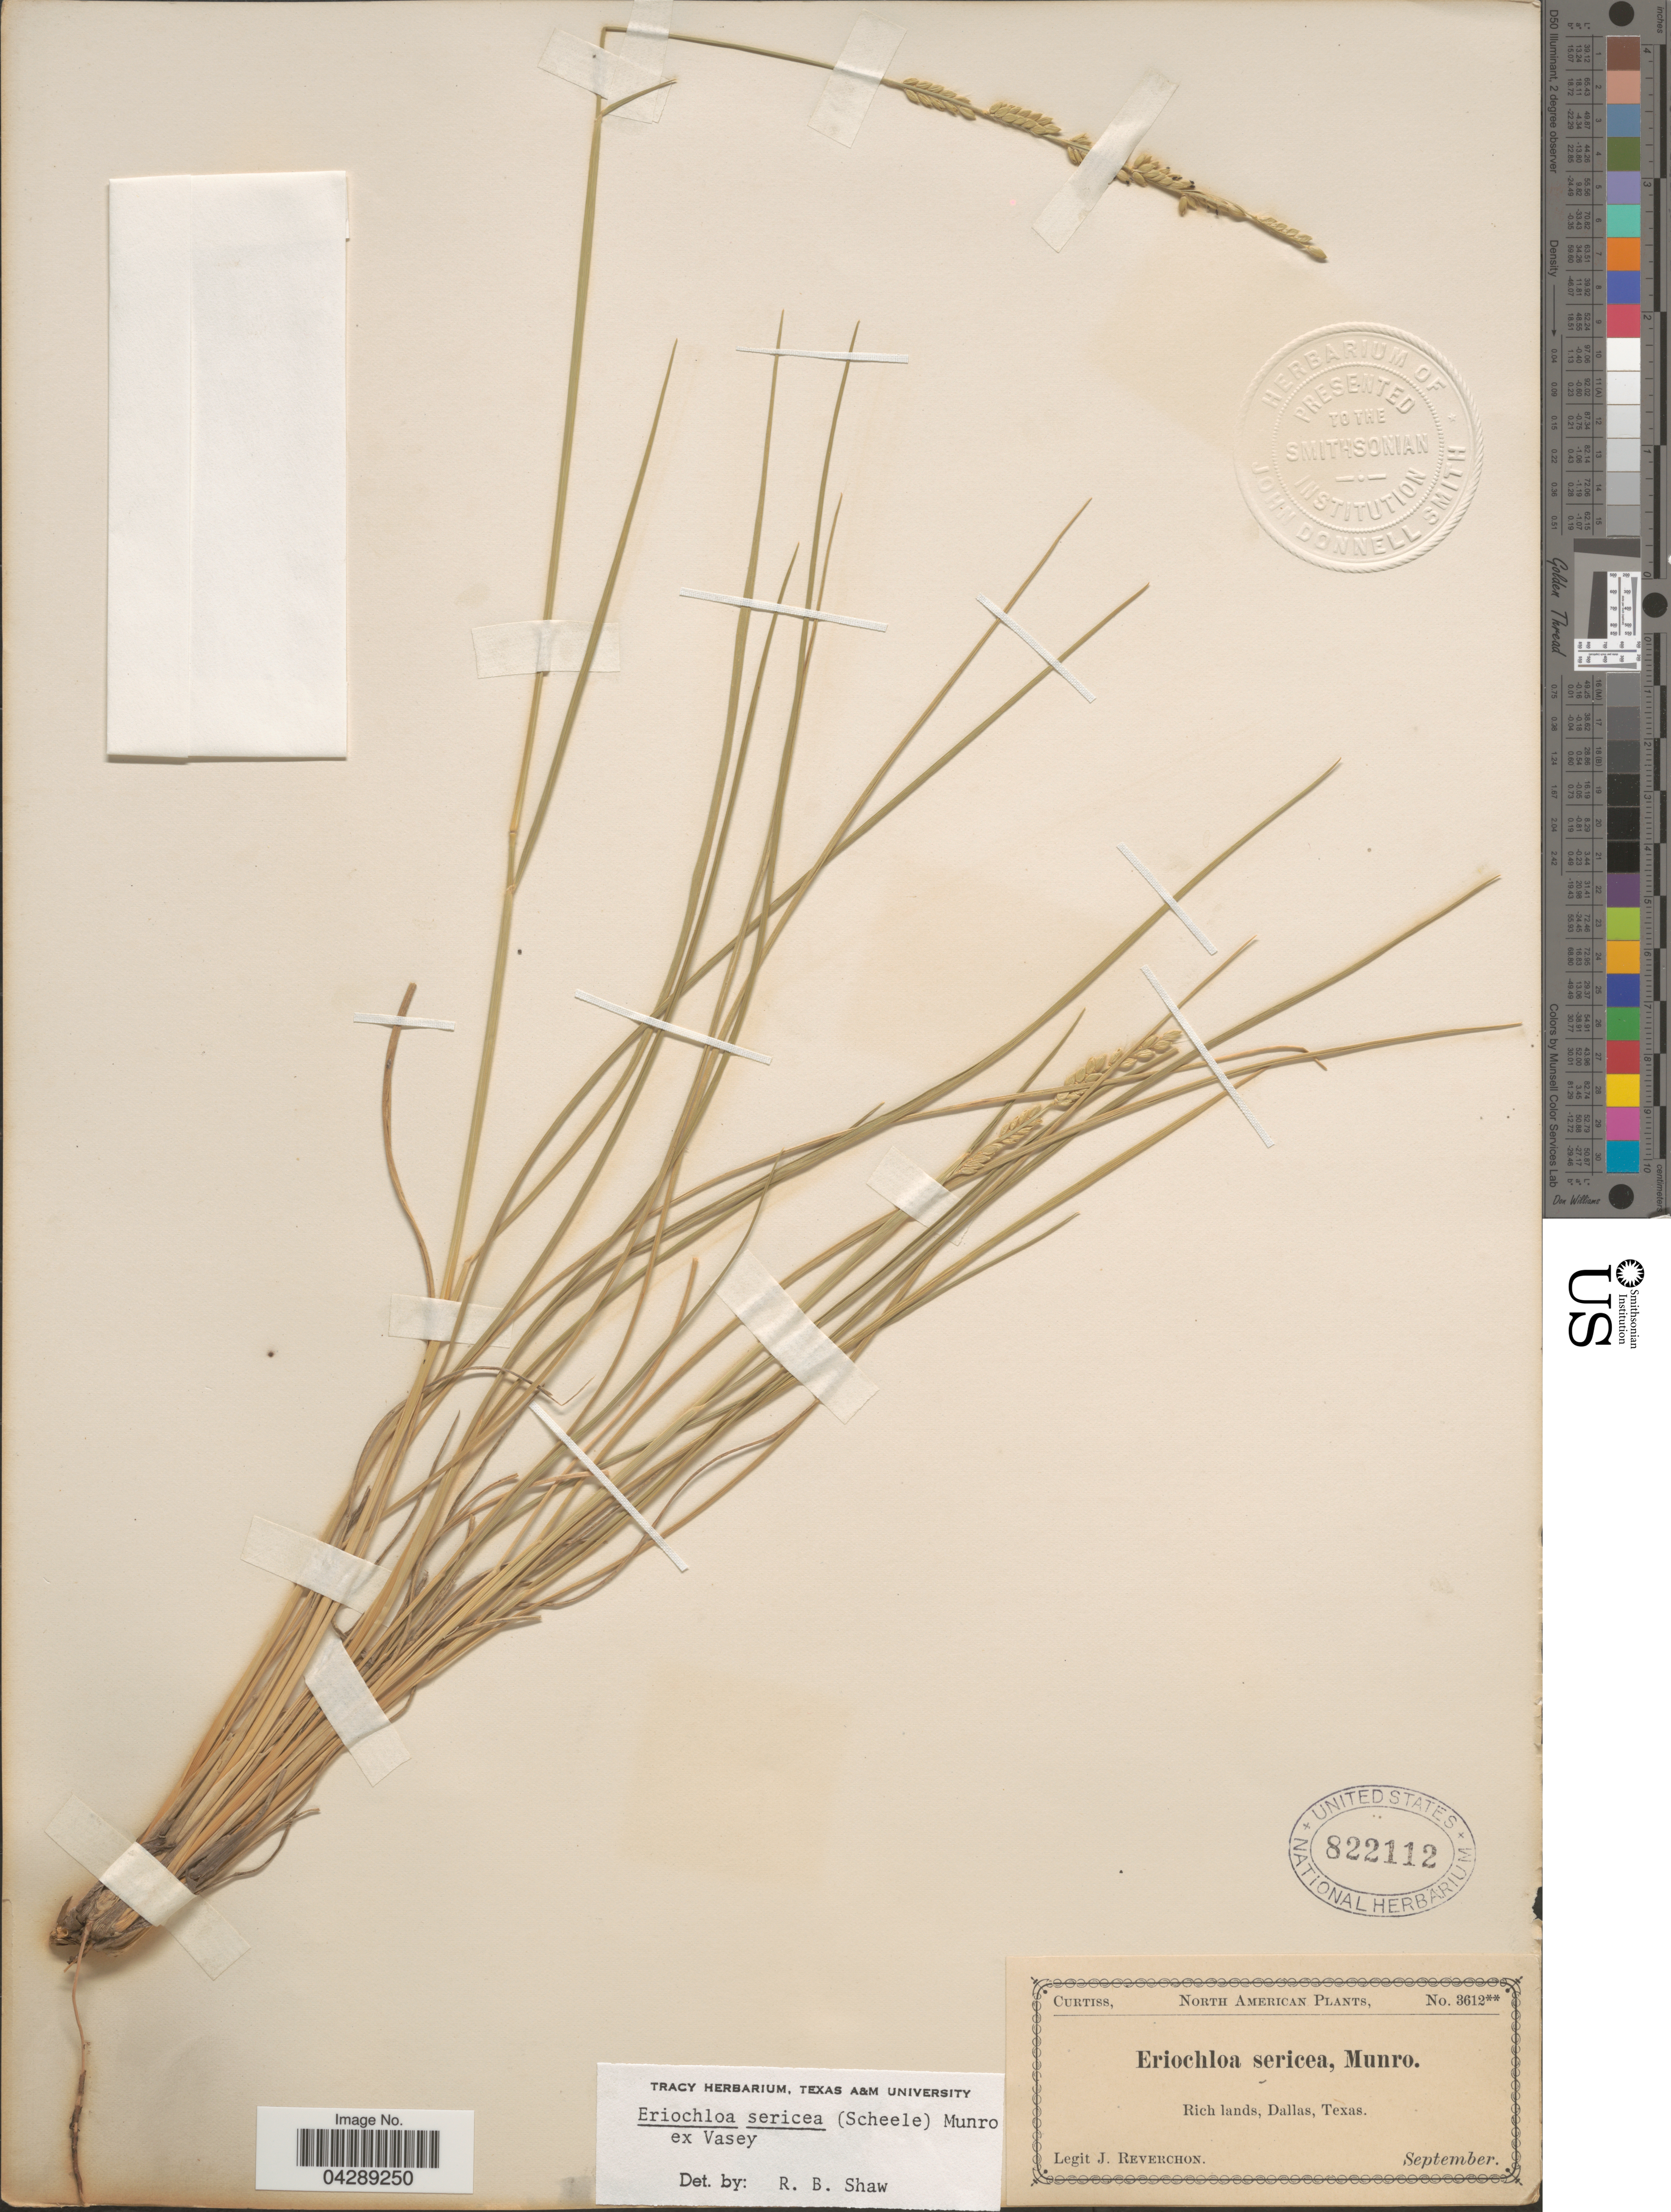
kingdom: Plantae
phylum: Tracheophyta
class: Liliopsida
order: Poales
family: Poaceae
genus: Eriochloa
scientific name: Eriochloa sericea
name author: (Scheele) Munro ex Vasey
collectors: J. Reverchon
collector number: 3612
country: United States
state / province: Texas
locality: Rich lands, Dallas.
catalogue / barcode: US 822112